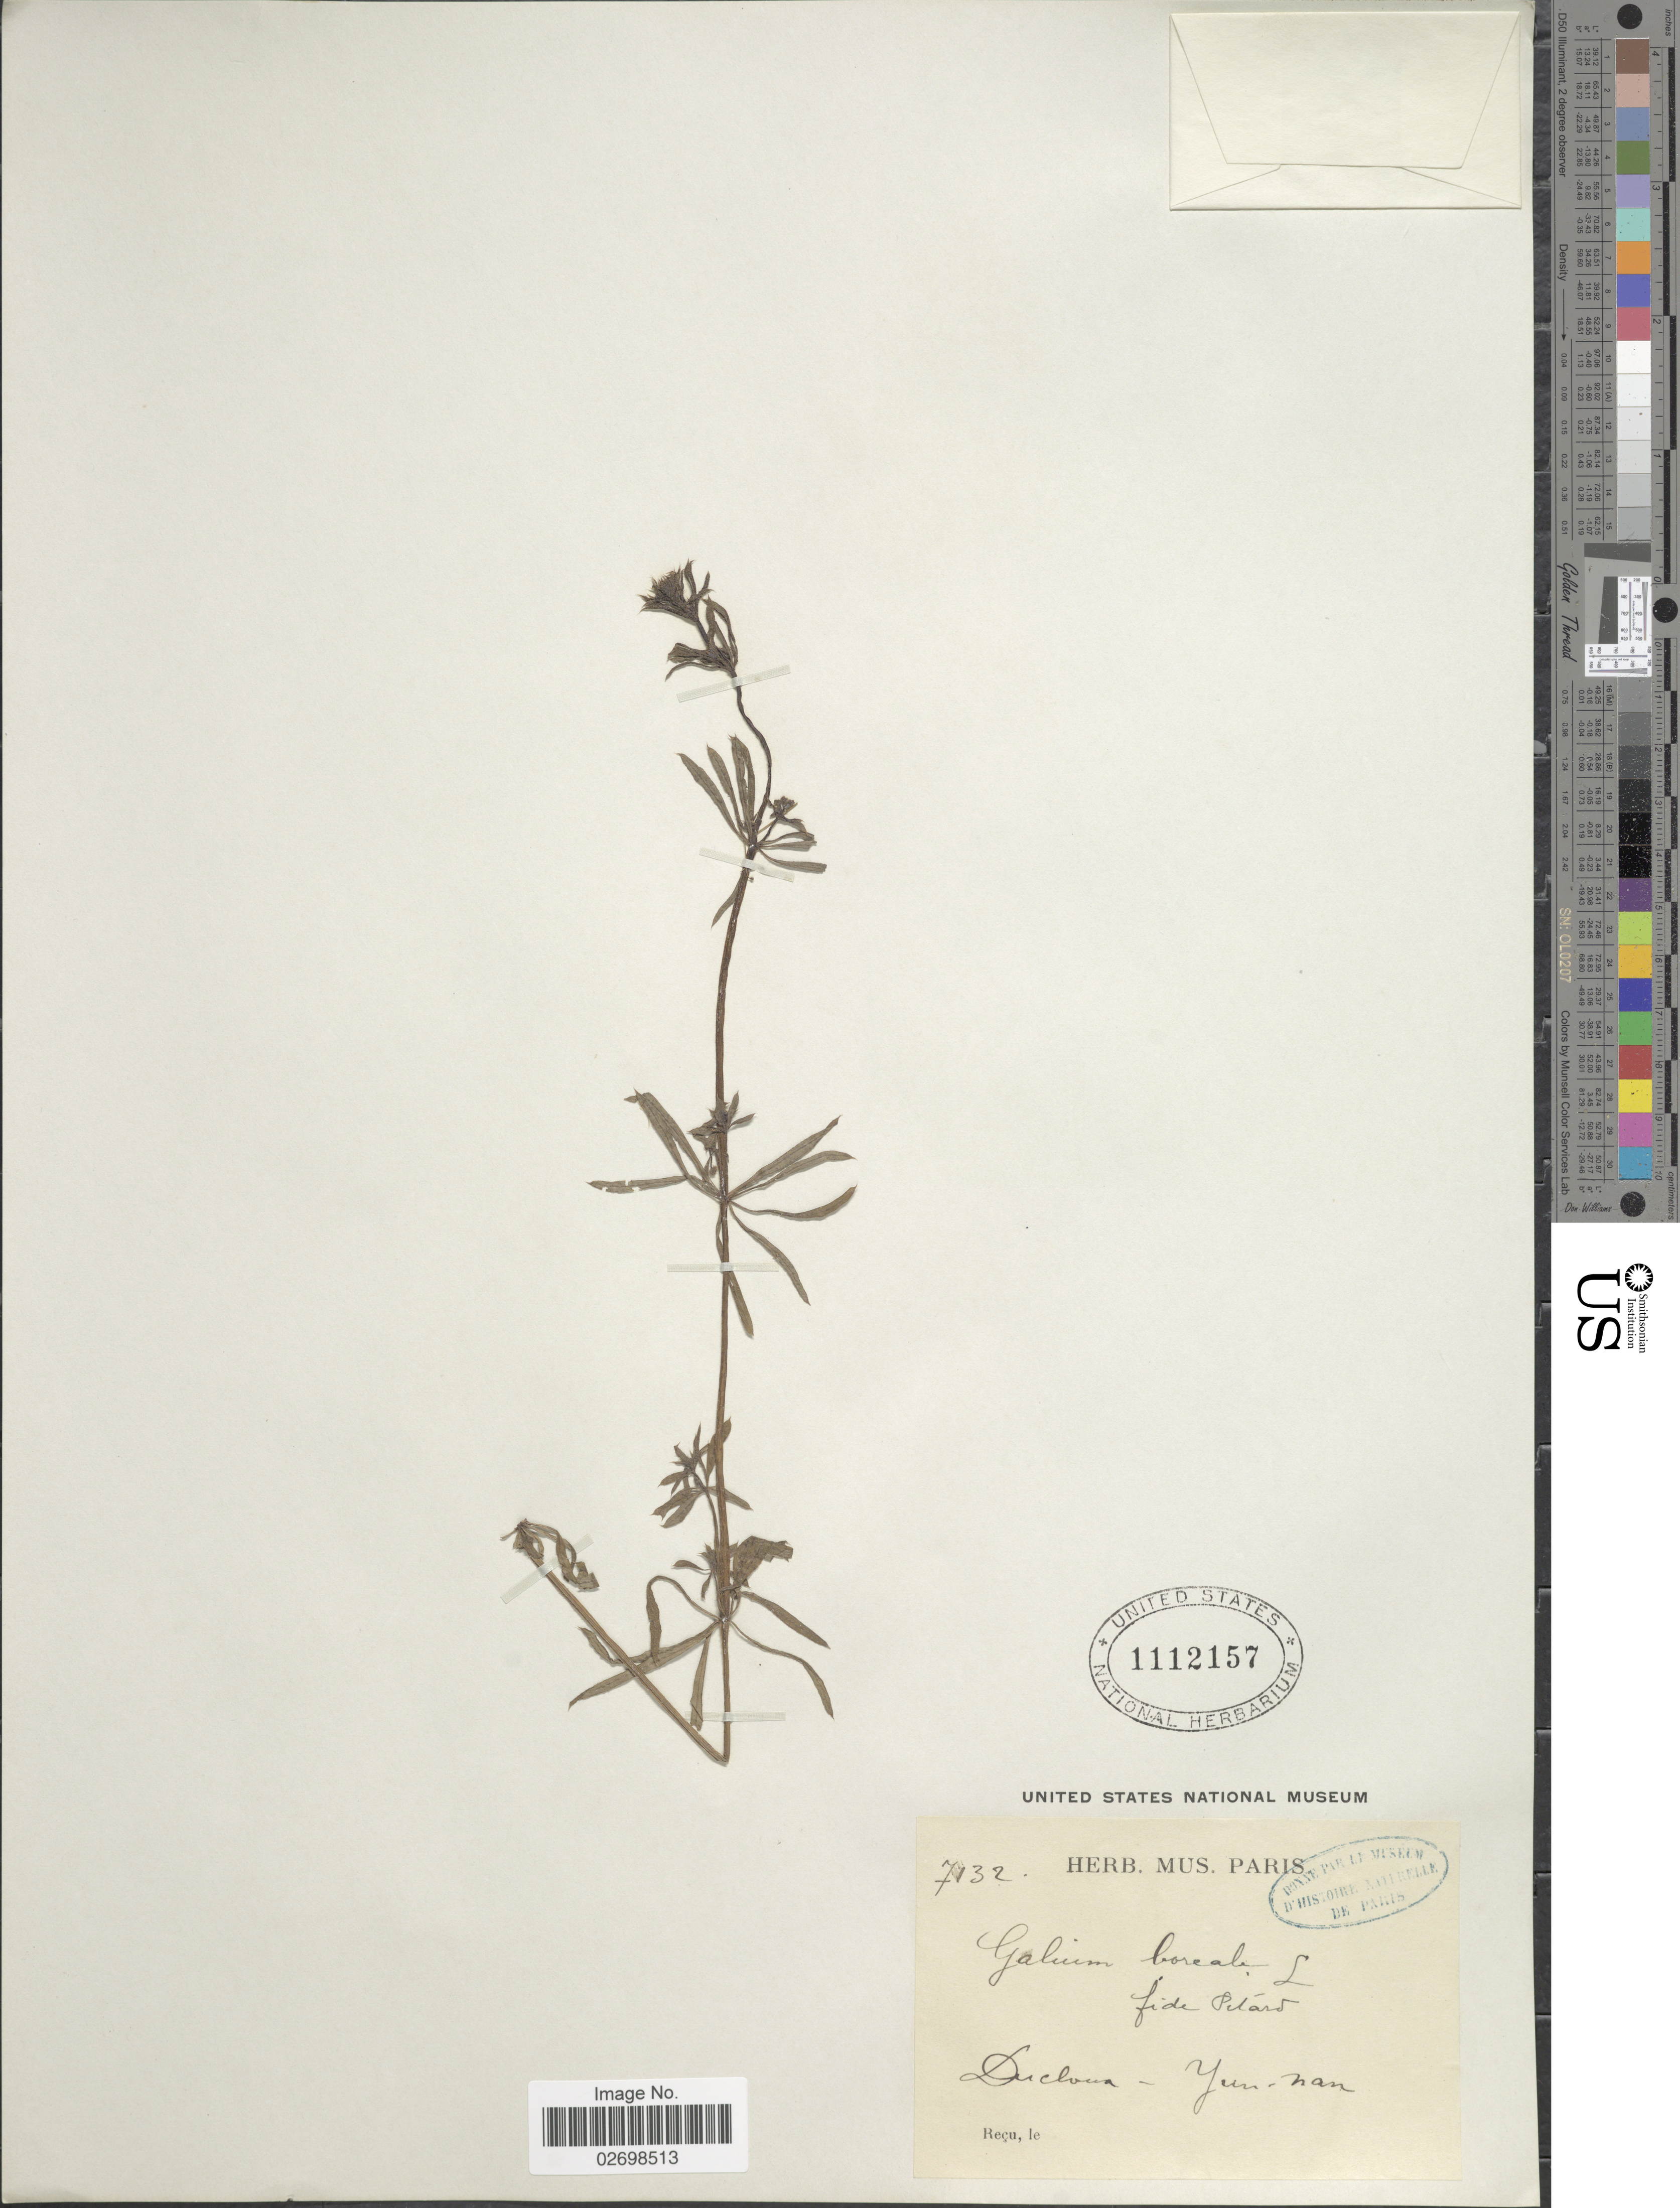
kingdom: Plantae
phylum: Tracheophyta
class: Magnoliopsida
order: Gentianales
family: Rubiaceae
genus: Galium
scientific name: Galium boreale L.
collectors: ex herb. Mus. Paris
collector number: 7132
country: China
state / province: Yunnan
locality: Ducloua [interpreted]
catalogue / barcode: US 1112157